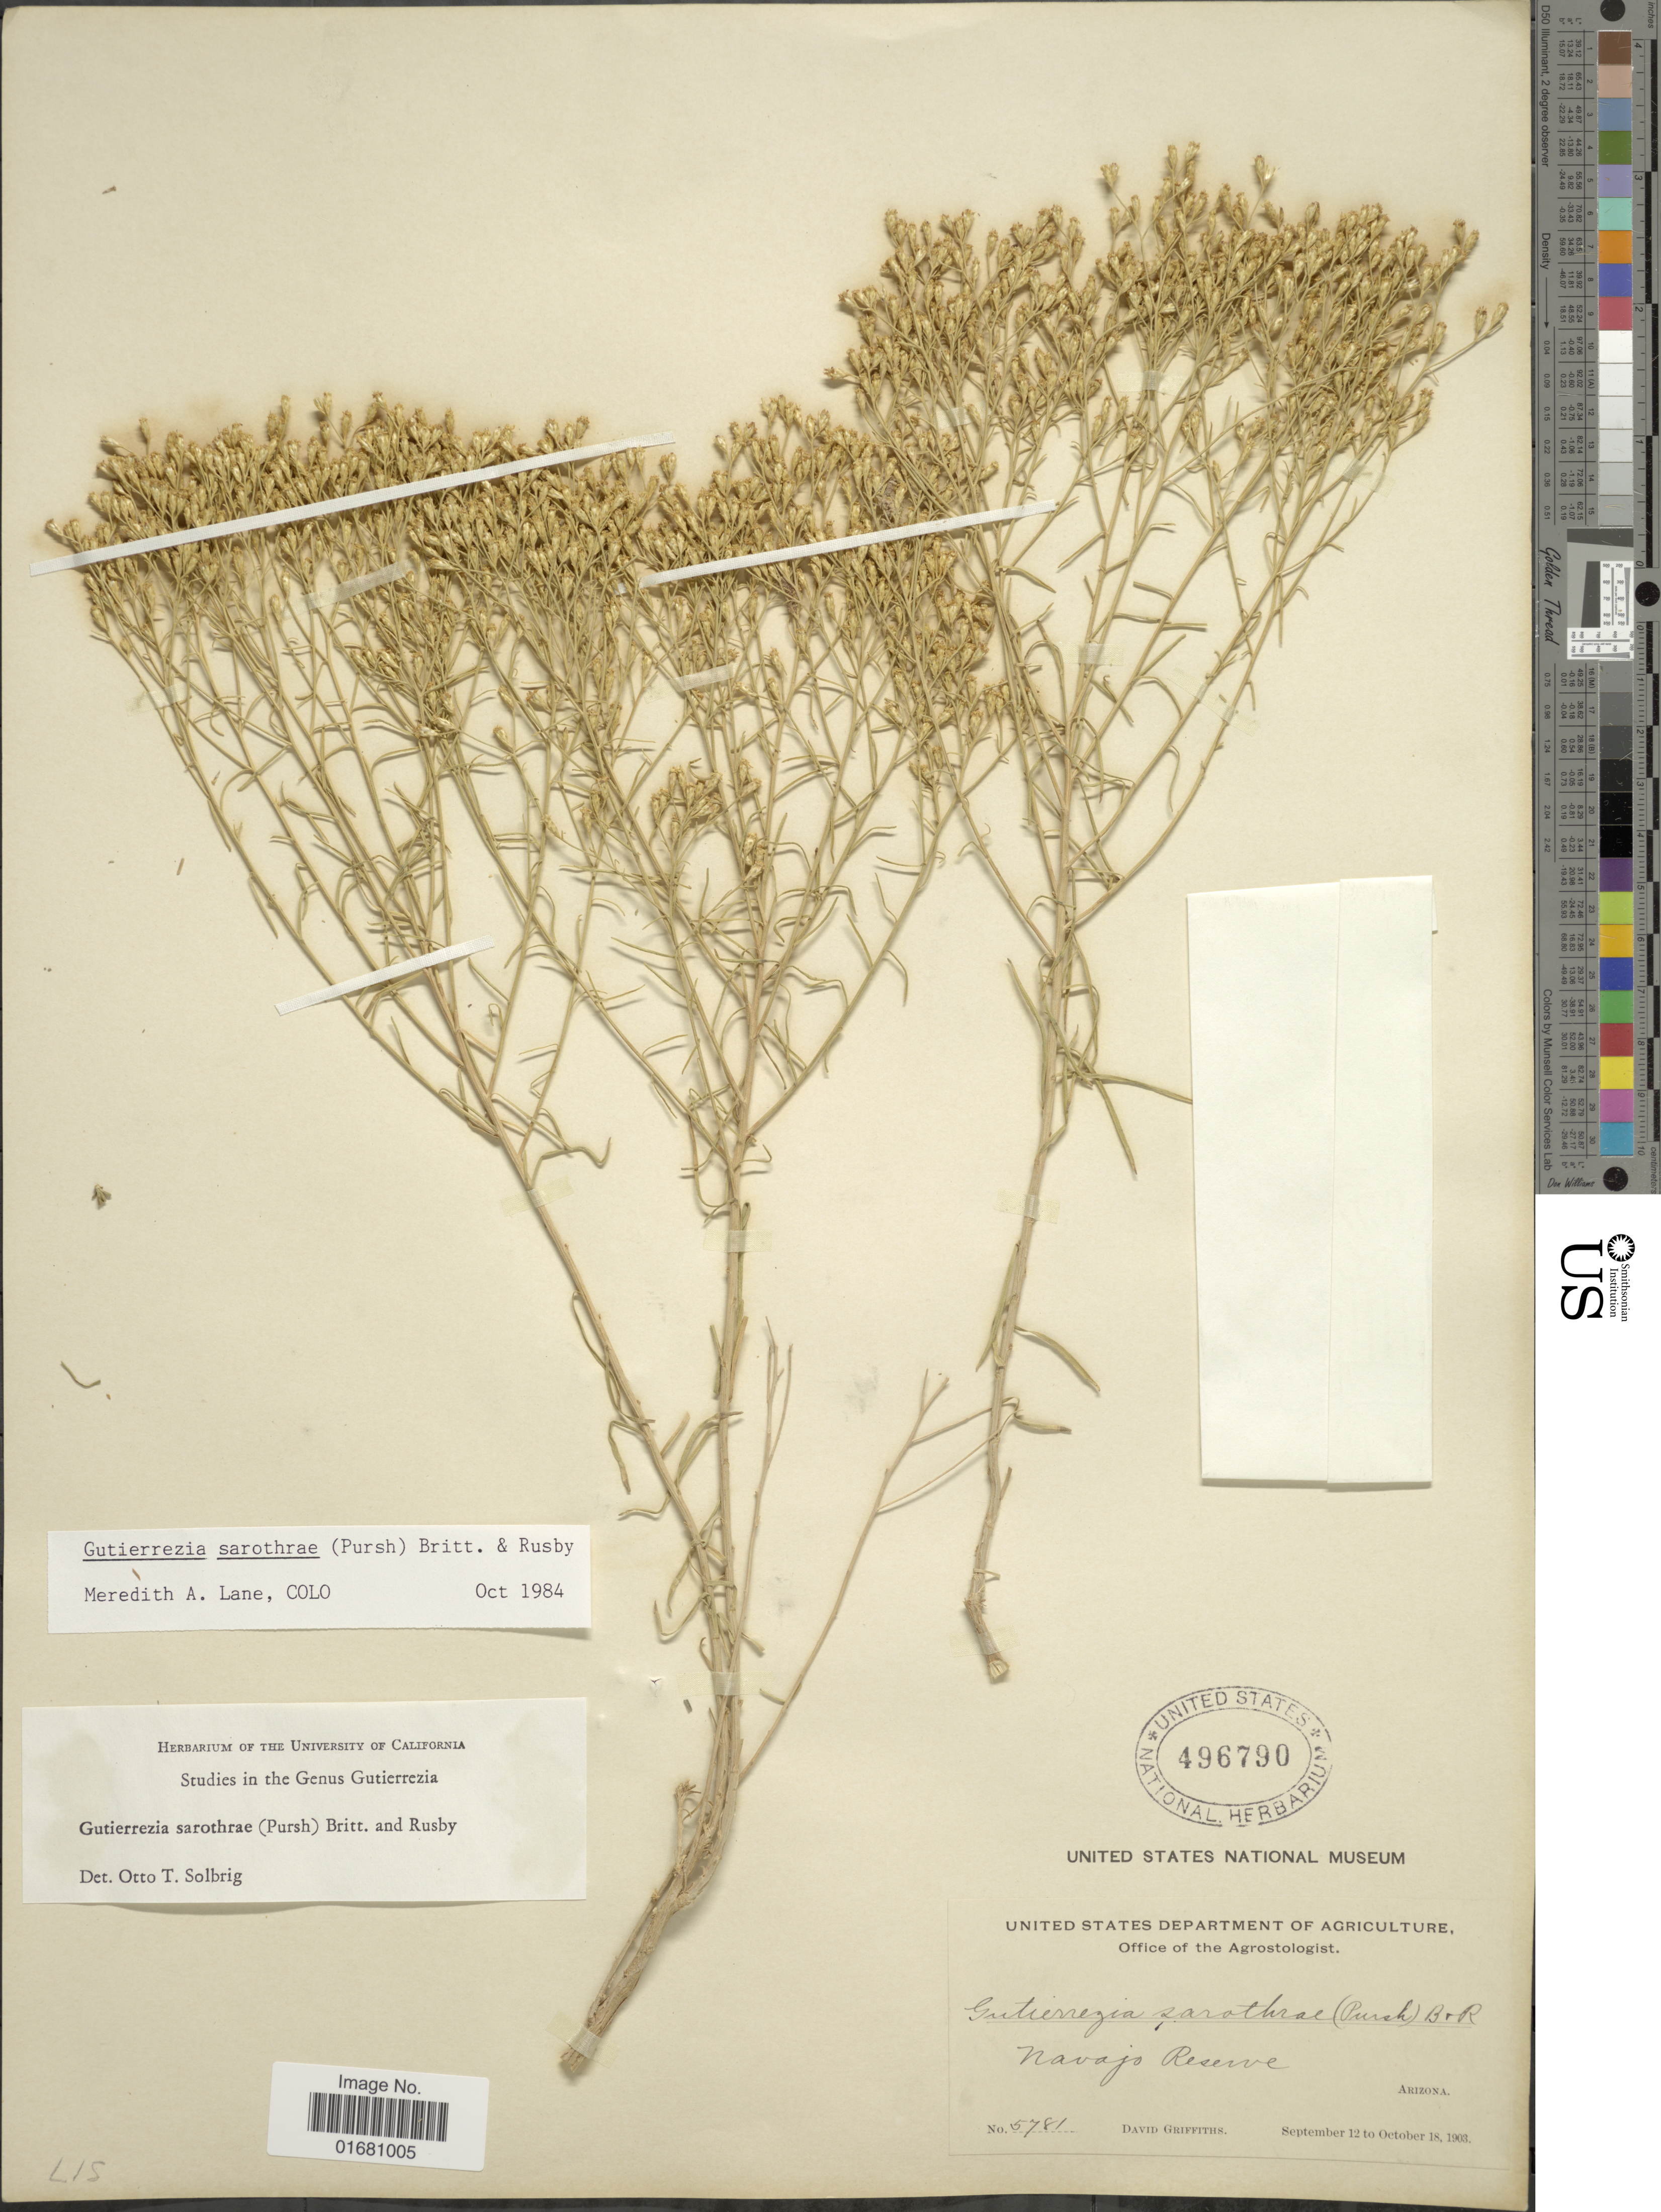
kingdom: Plantae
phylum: Tracheophyta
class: Magnoliopsida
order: Asterales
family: Asteraceae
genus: Gutierrezia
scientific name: Gutierrezia sarothrae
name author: (Pursh) Britton & Rusby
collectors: D. Griffiths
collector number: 571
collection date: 1903-09-12/1903-10-18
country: United States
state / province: Arizona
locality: Navajo Reserve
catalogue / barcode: US 496790